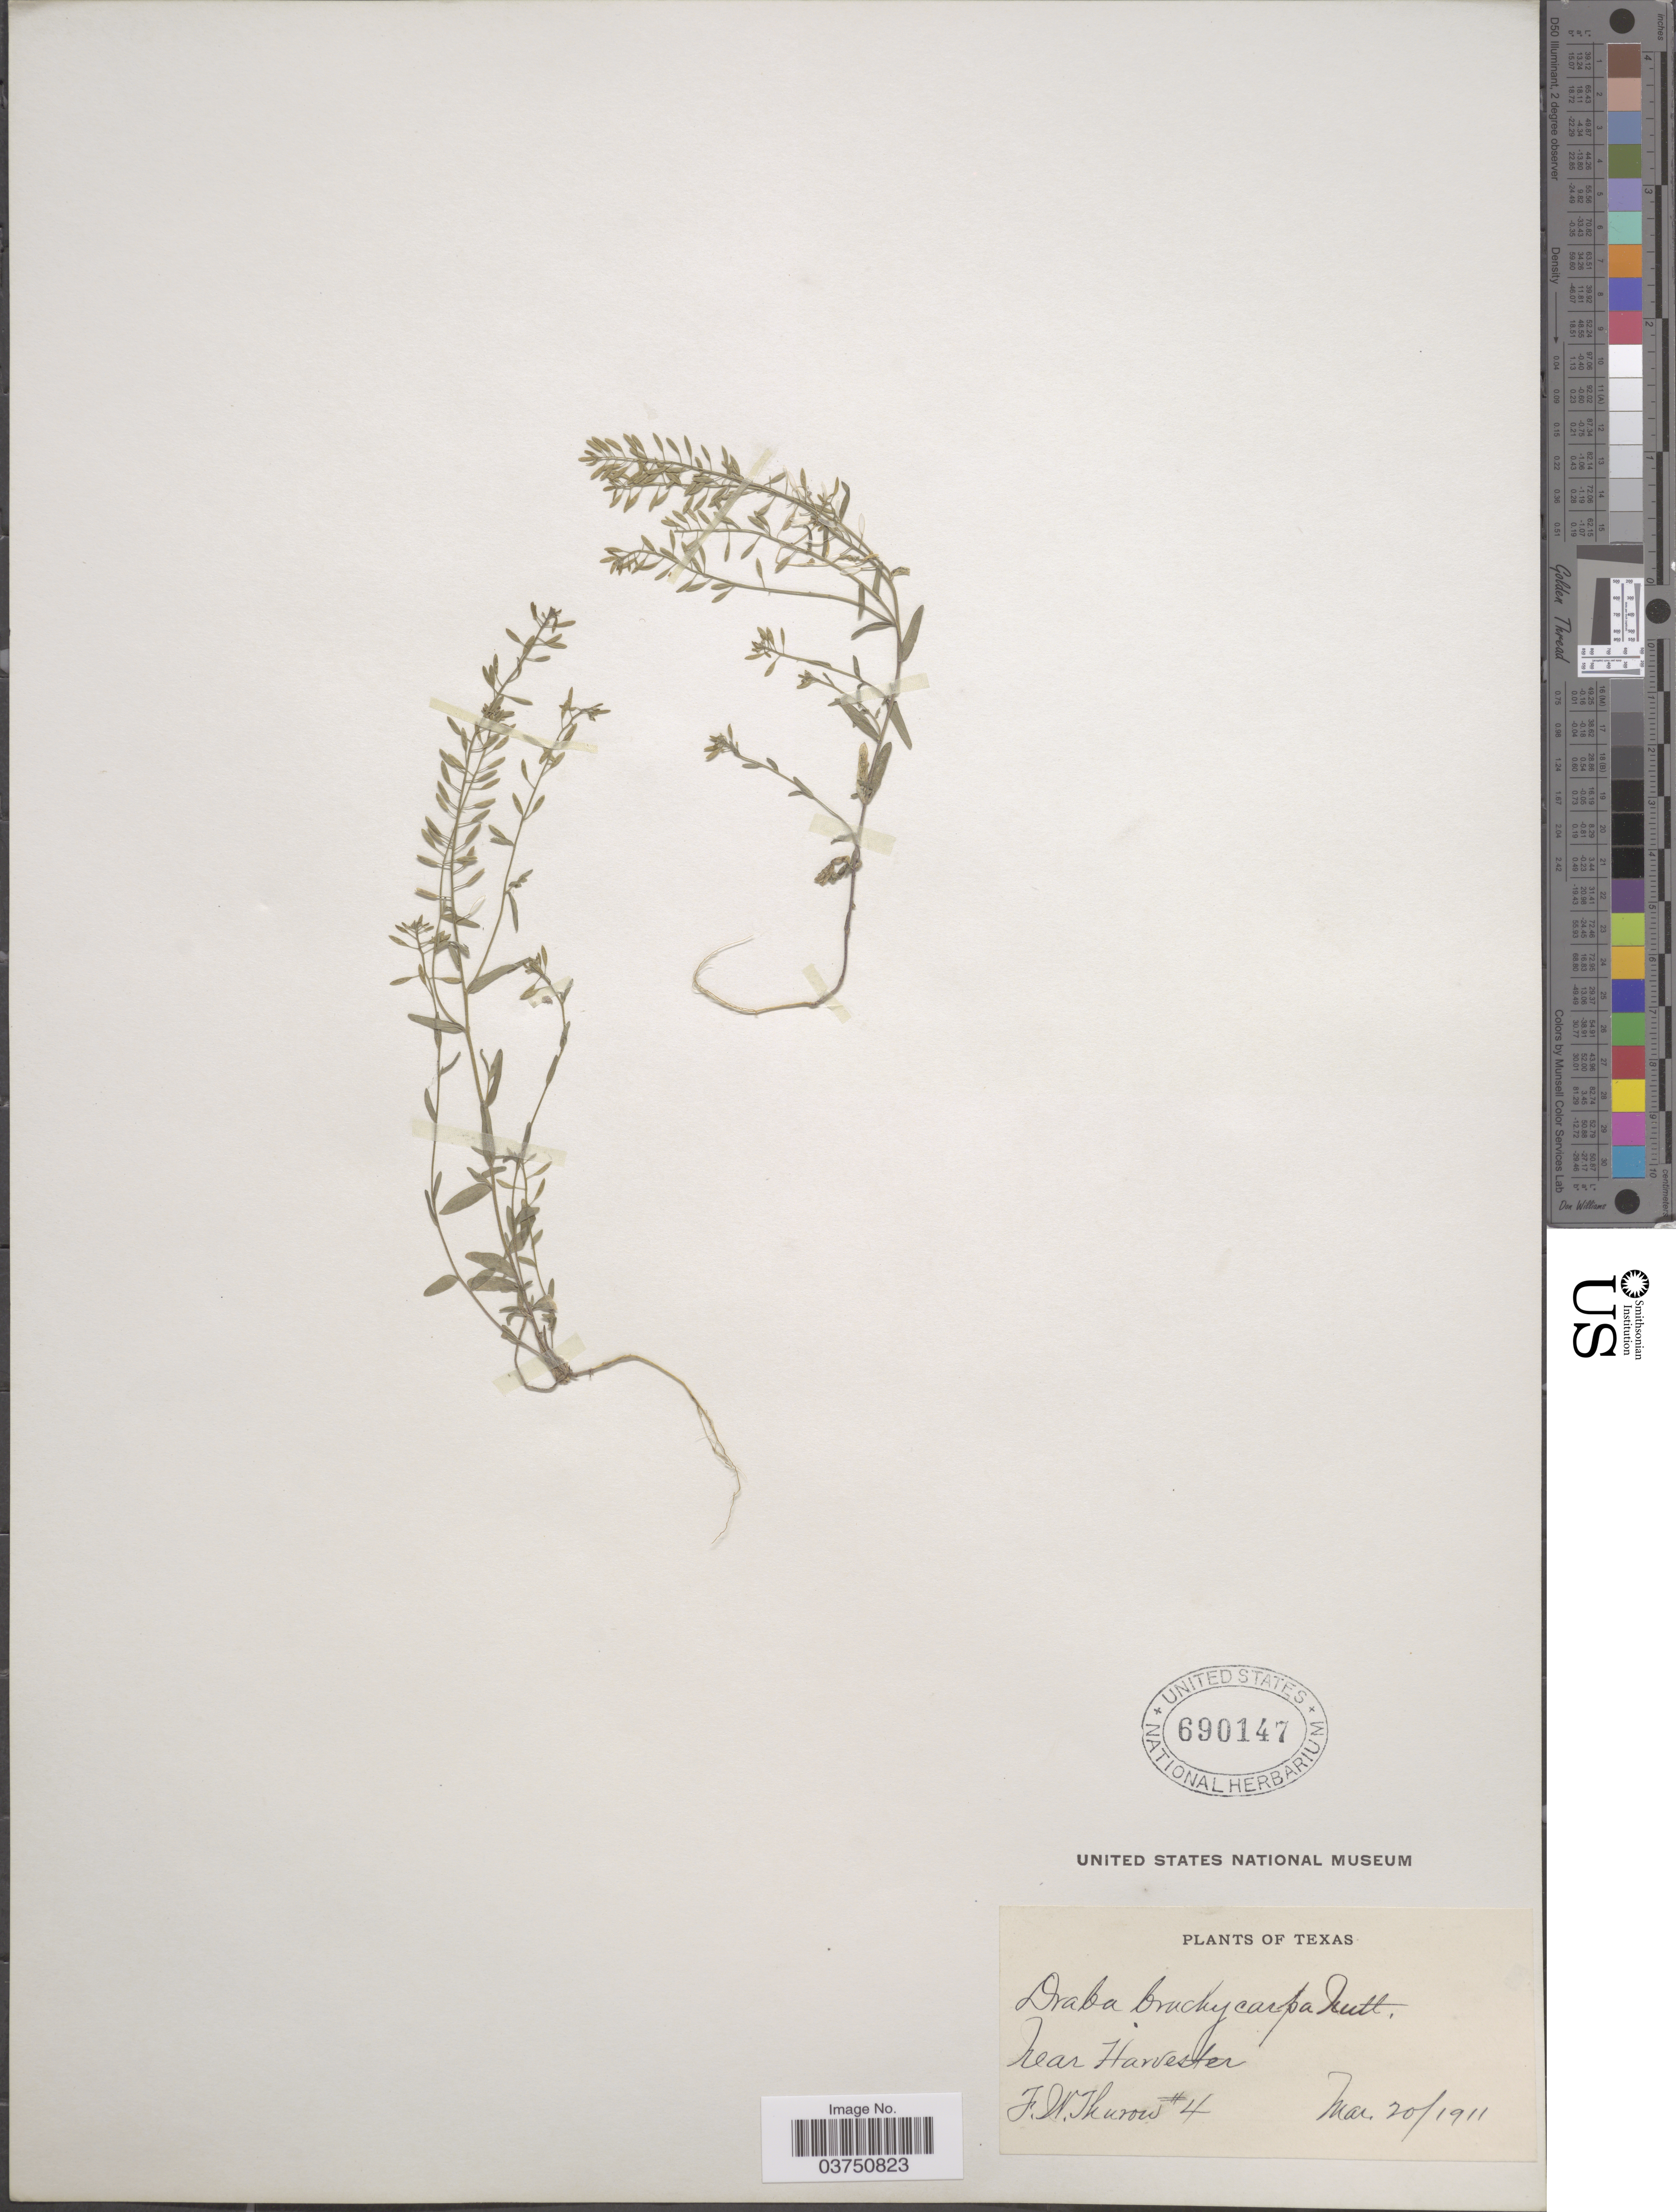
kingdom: Plantae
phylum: Tracheophyta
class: Magnoliopsida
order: Brassicales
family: Brassicaceae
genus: Draba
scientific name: Draba brachycarpa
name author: (Nutt.) Torr. & A. Gray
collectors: F. W. Thurow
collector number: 4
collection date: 1911-03-20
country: United States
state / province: Texas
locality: Near Harvester.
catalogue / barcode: US 690147